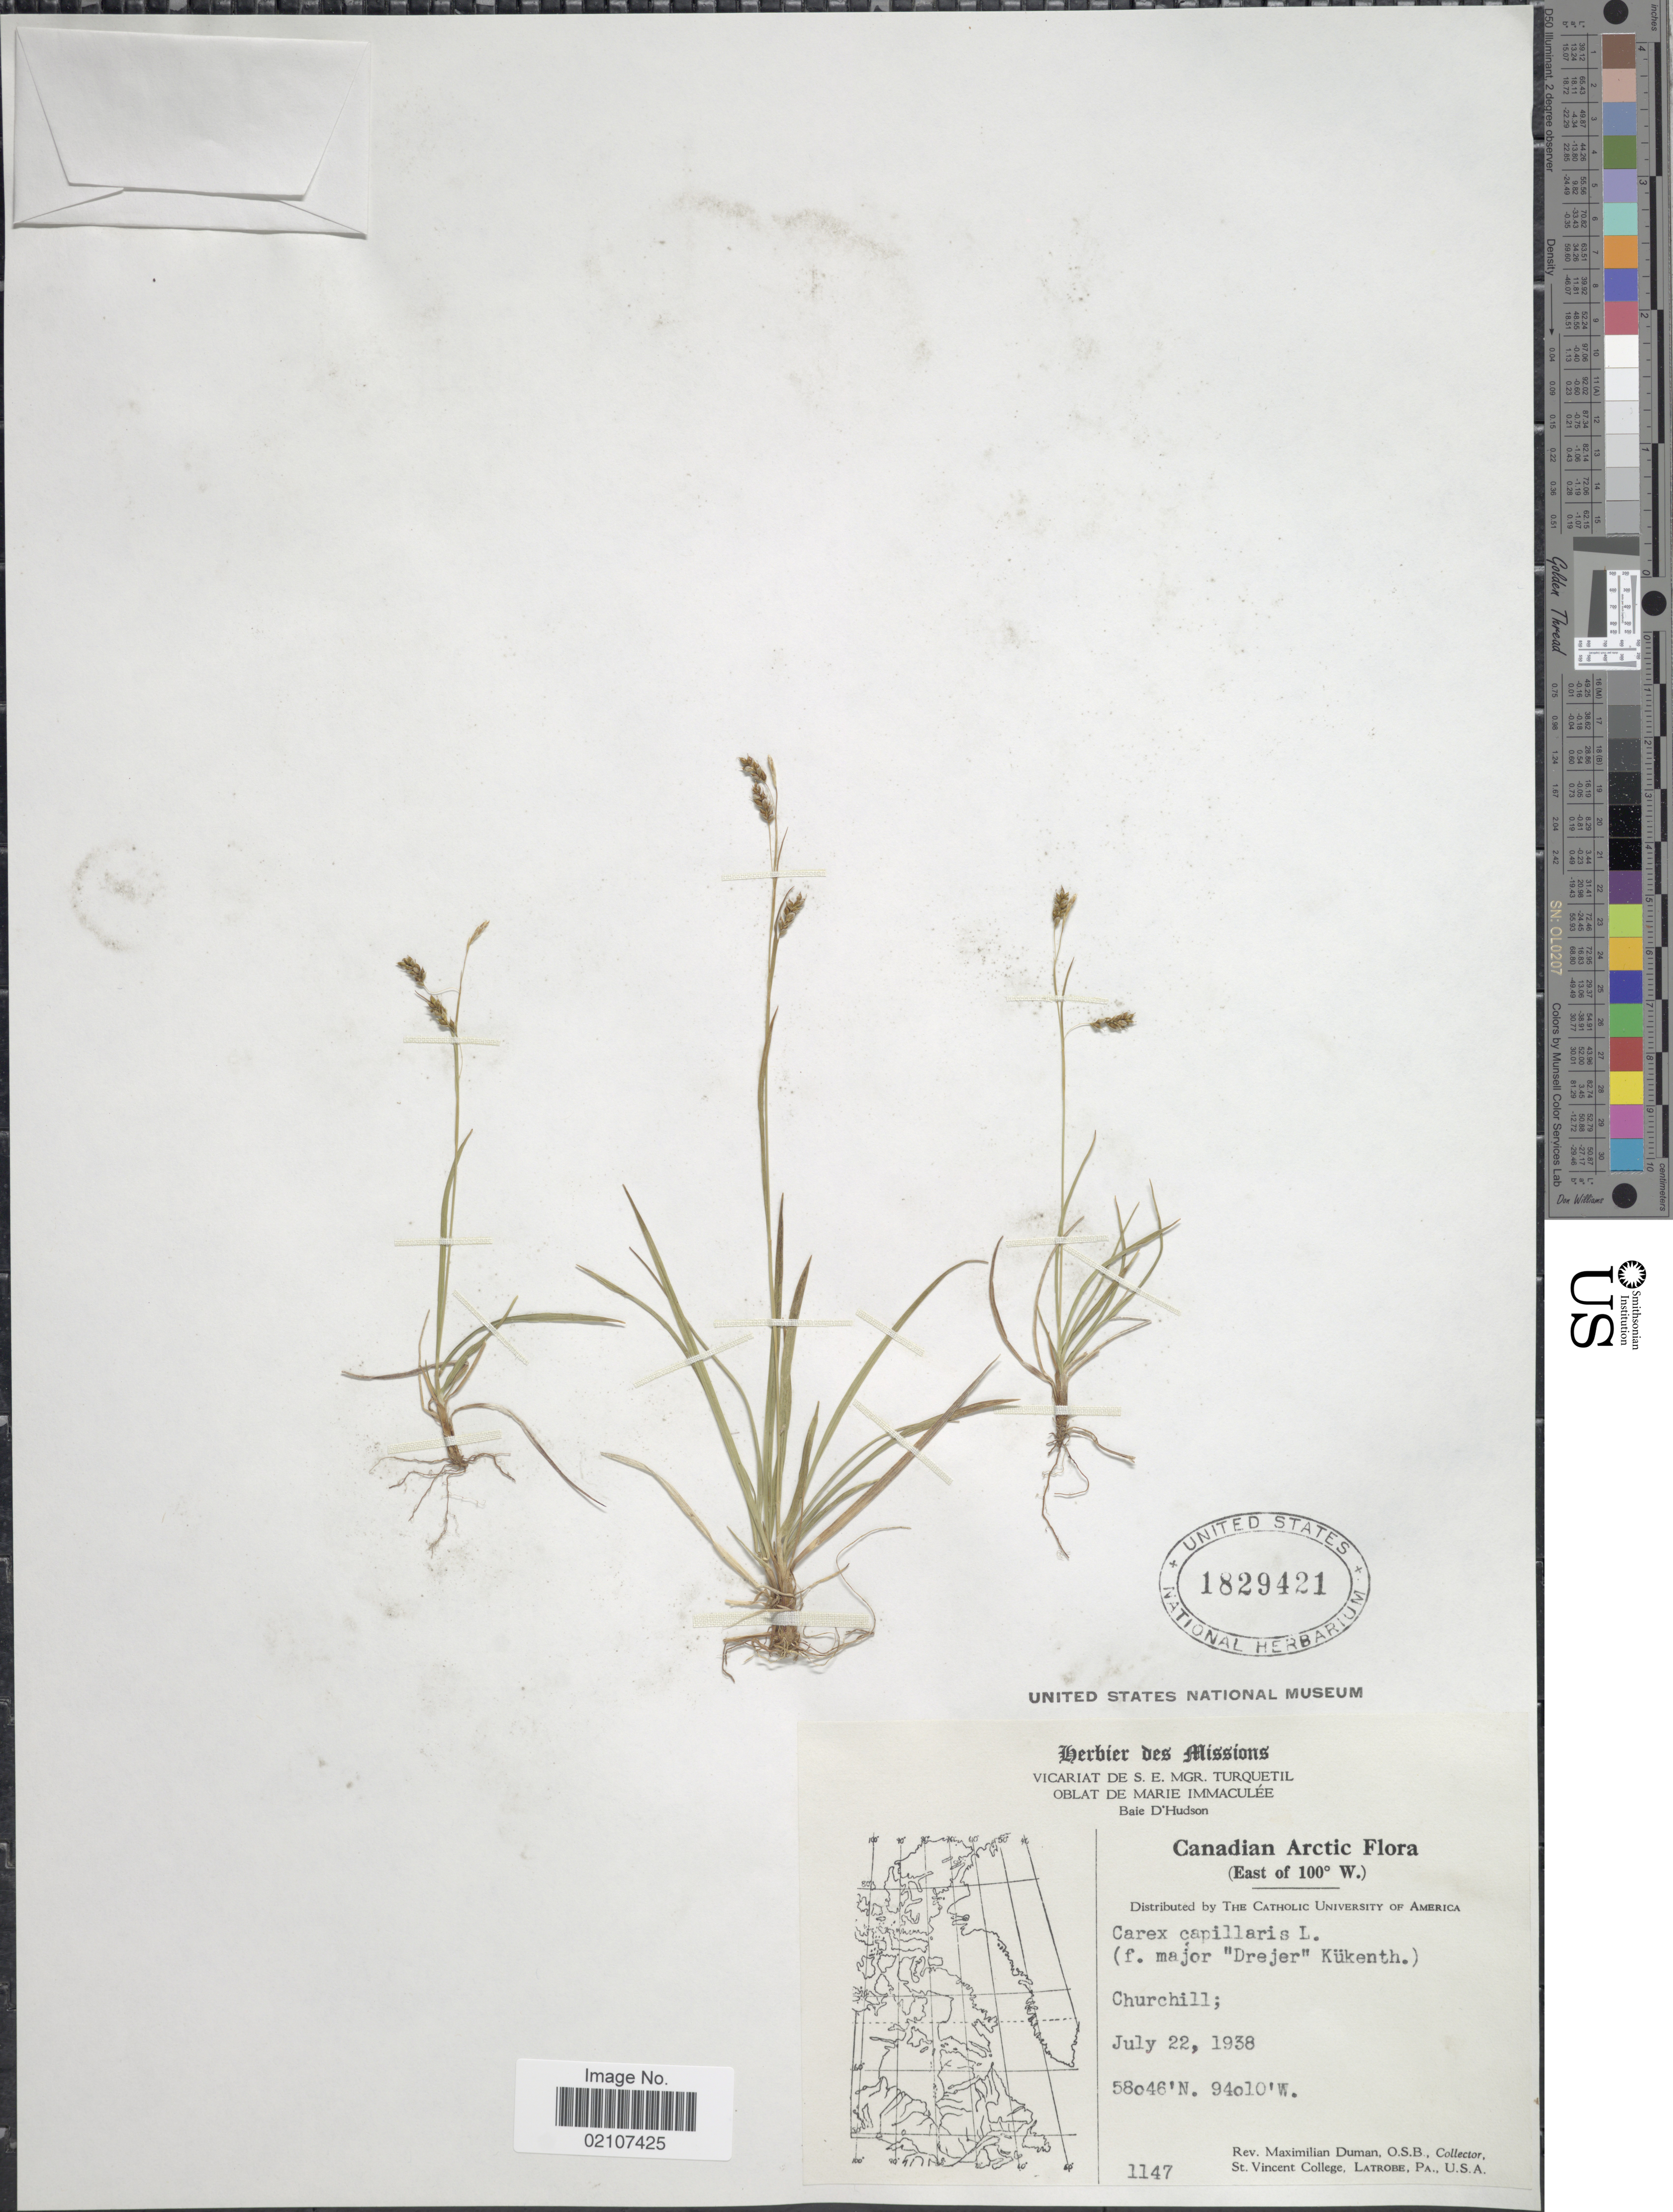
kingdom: Plantae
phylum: Tracheophyta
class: Liliopsida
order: Poales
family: Cyperaceae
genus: Carex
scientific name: Carex capillaris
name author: L.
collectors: M. Duman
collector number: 1147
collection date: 1938-07-22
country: Canada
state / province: Manitoba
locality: Canadian Arctic (east of 100° W.) Churchill;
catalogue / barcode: US 1829421